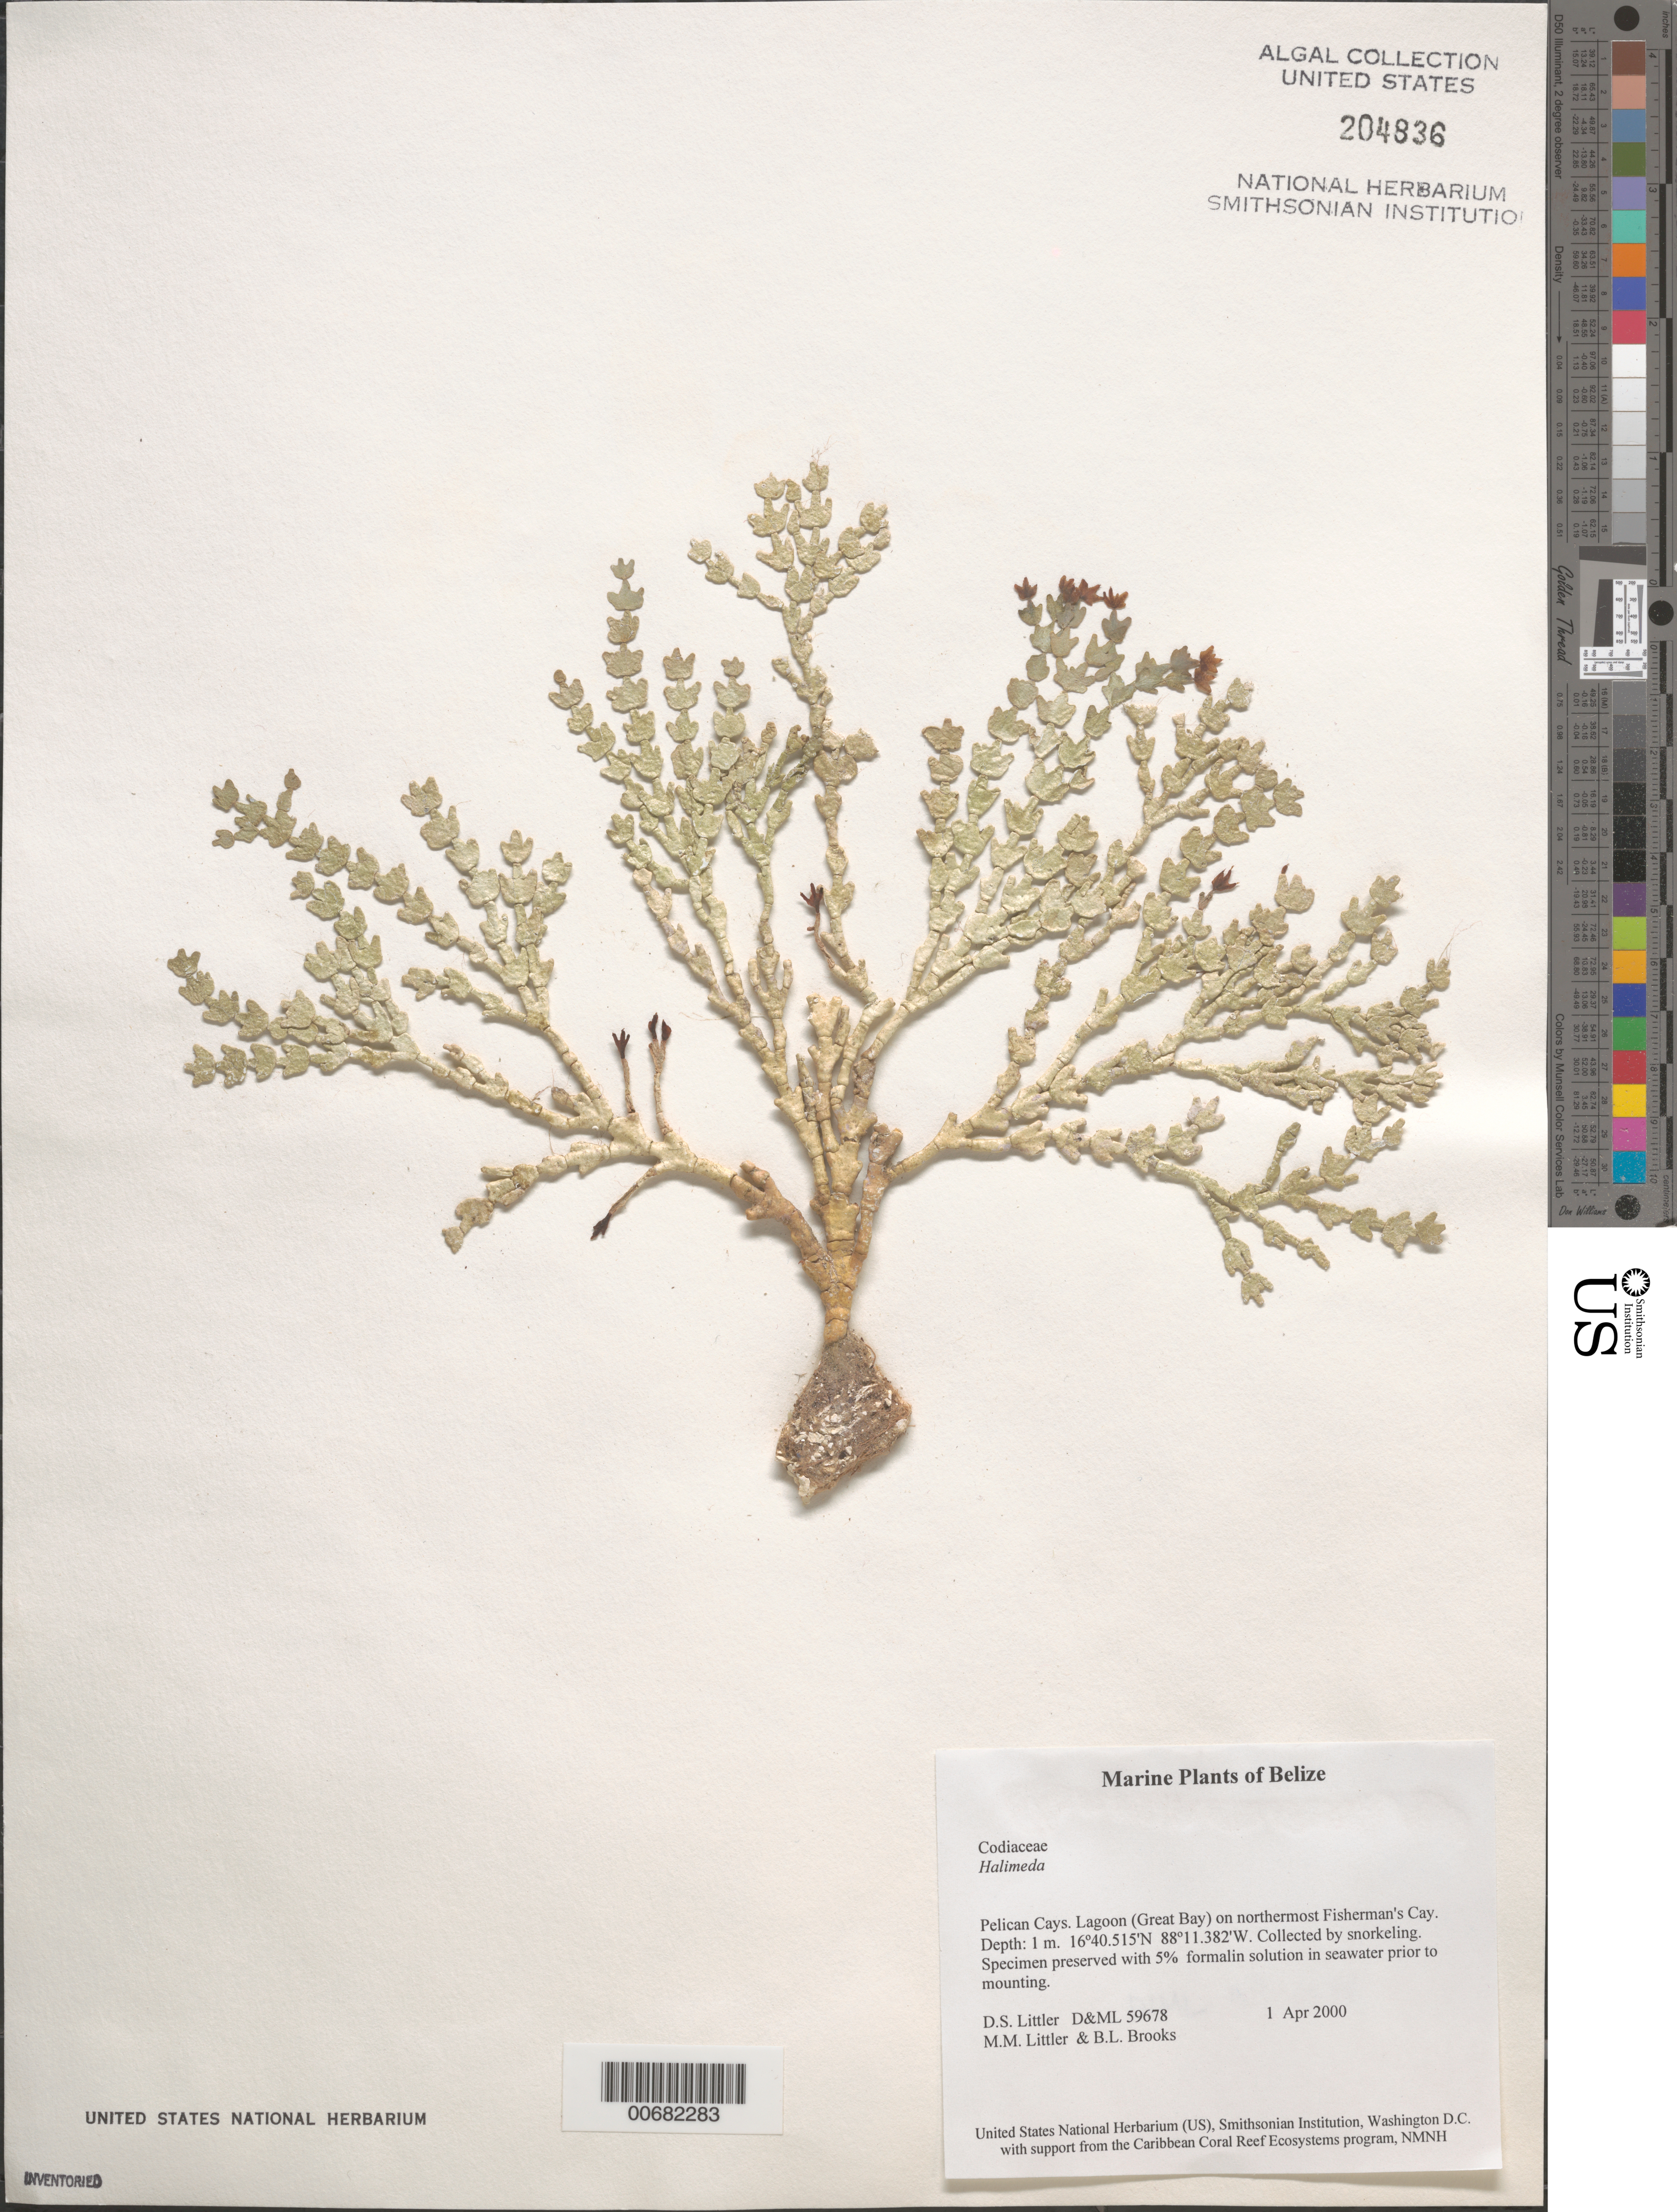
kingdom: Plantae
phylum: Chlorophyta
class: Ulvophyceae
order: Bryopsidales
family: Halimedaceae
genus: Halimeda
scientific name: Halimeda sp.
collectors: M. M. Littler, D. S. Littler & B. Brooks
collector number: D&ML 59678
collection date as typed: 01 Apr 2000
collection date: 2000-04-01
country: Belize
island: Fisherman Cay [Fisherman's Cay]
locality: Great Bay (Lagoon)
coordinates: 16 40.515' N, 88 11.382' W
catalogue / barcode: US 204836